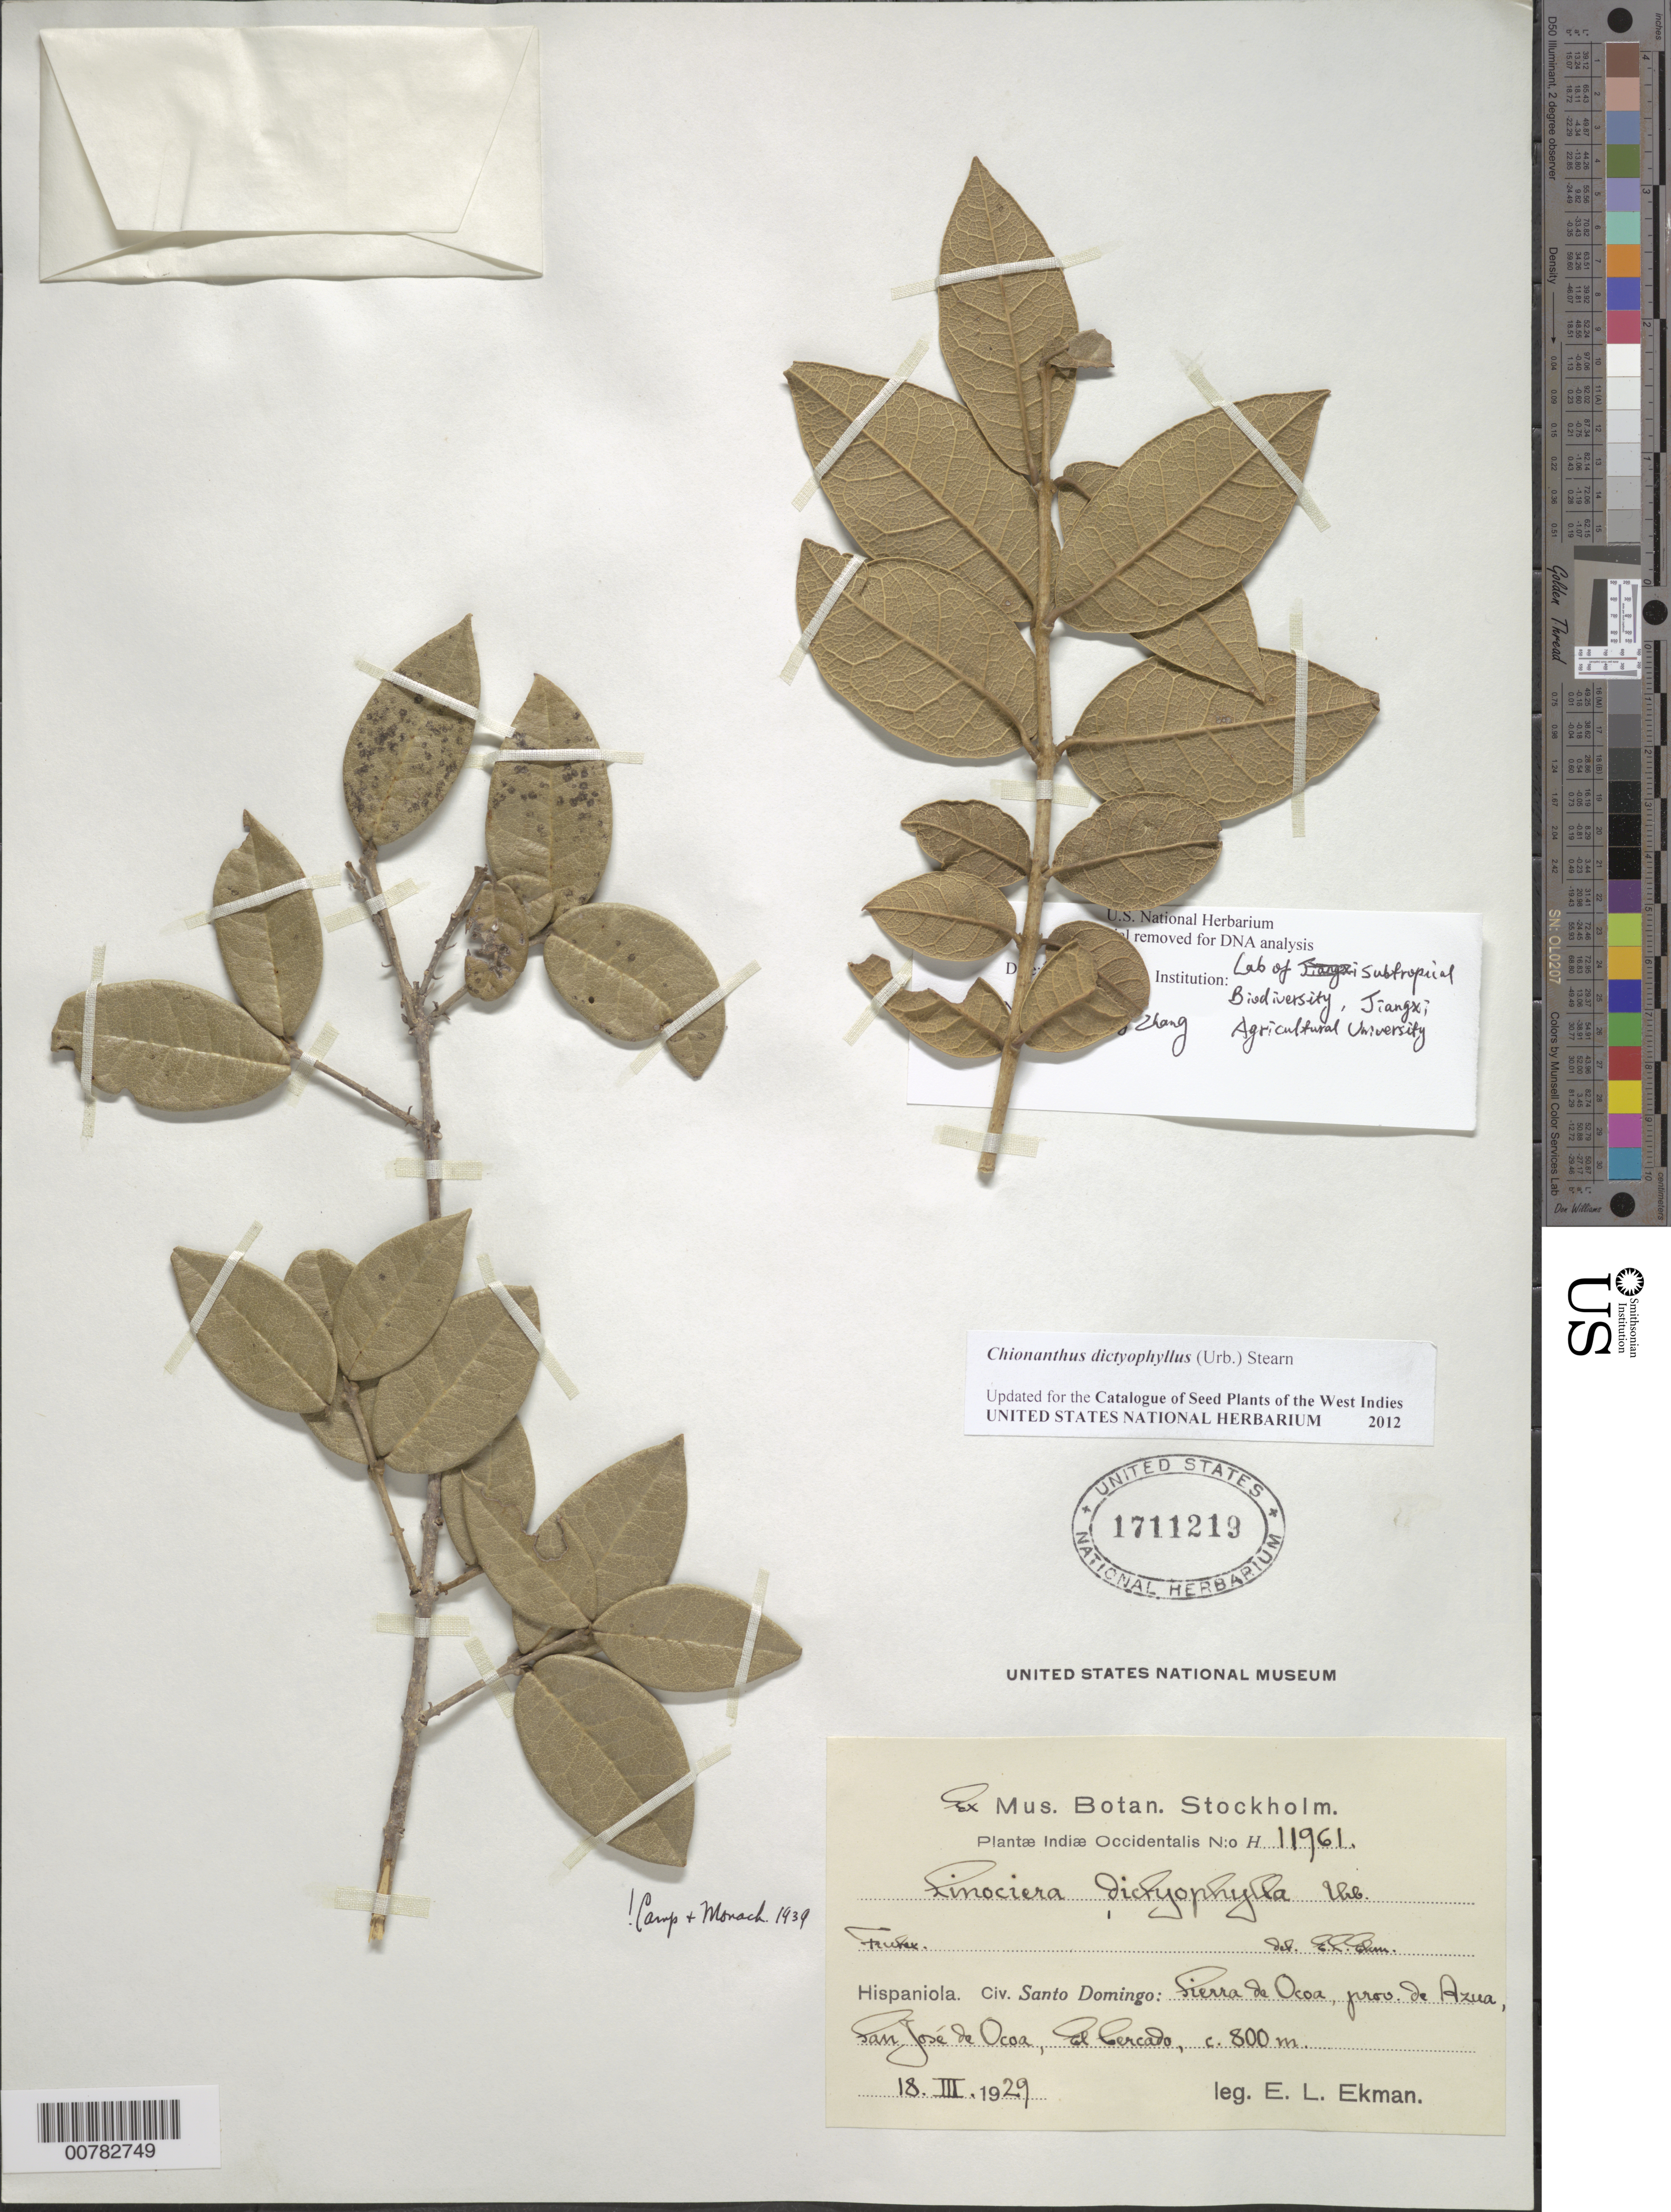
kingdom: Plantae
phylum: Tracheophyta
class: Magnoliopsida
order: Lamiales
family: Oleaceae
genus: Chionanthus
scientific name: Chionanthus dictyophyllus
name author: (Urb.) Stearn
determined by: Ekman, E. L.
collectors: E. L. Ekman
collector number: H 11961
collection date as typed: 18 Mar 1929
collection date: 1929-03-18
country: Dominican Republic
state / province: Azua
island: Hispaniola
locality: Sierra de Ocoa, San José de Ocoa, El Cercado.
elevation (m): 800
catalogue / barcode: US 1711219